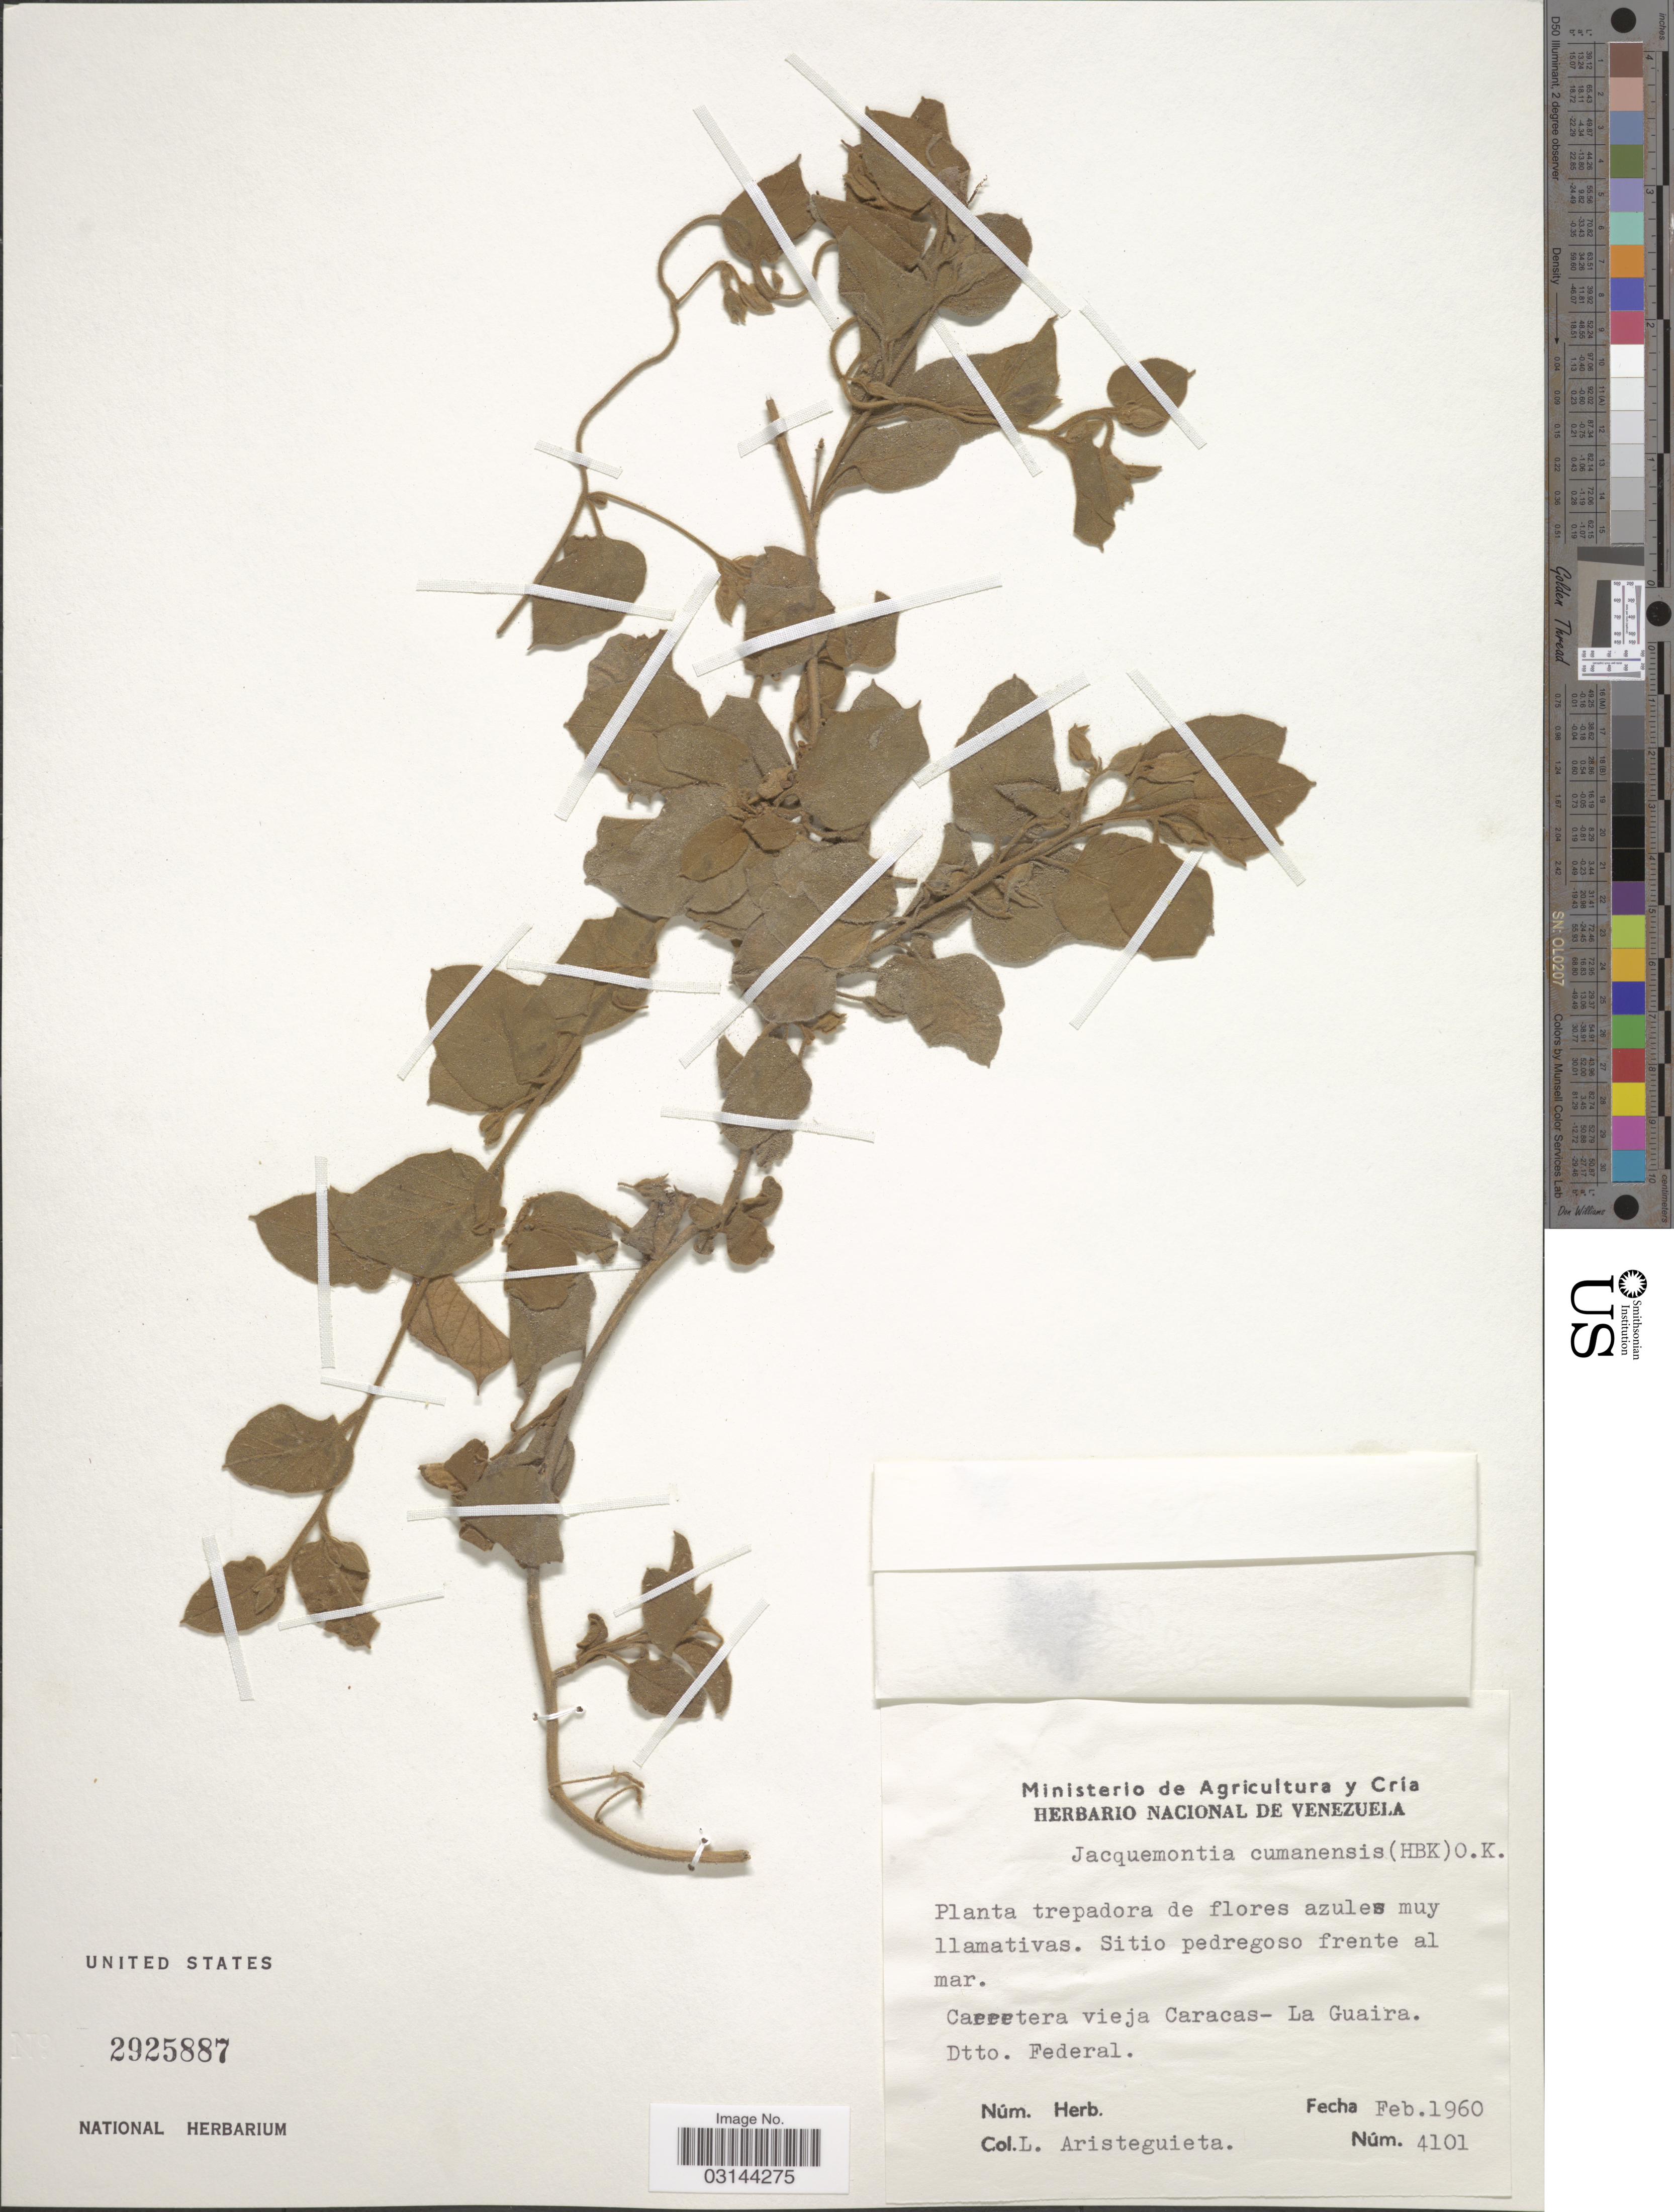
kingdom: Plantae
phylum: Tracheophyta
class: Magnoliopsida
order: Solanales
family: Convolvulaceae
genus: Jacquemontia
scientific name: Jacquemontia cumanensis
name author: (Kuntze) Kuntze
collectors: L. Aristeguieta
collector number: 4101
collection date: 1960-02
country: Venezuela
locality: Carretera vieja Caracas-La Guaira. Dtto. Federal.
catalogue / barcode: US 2925887